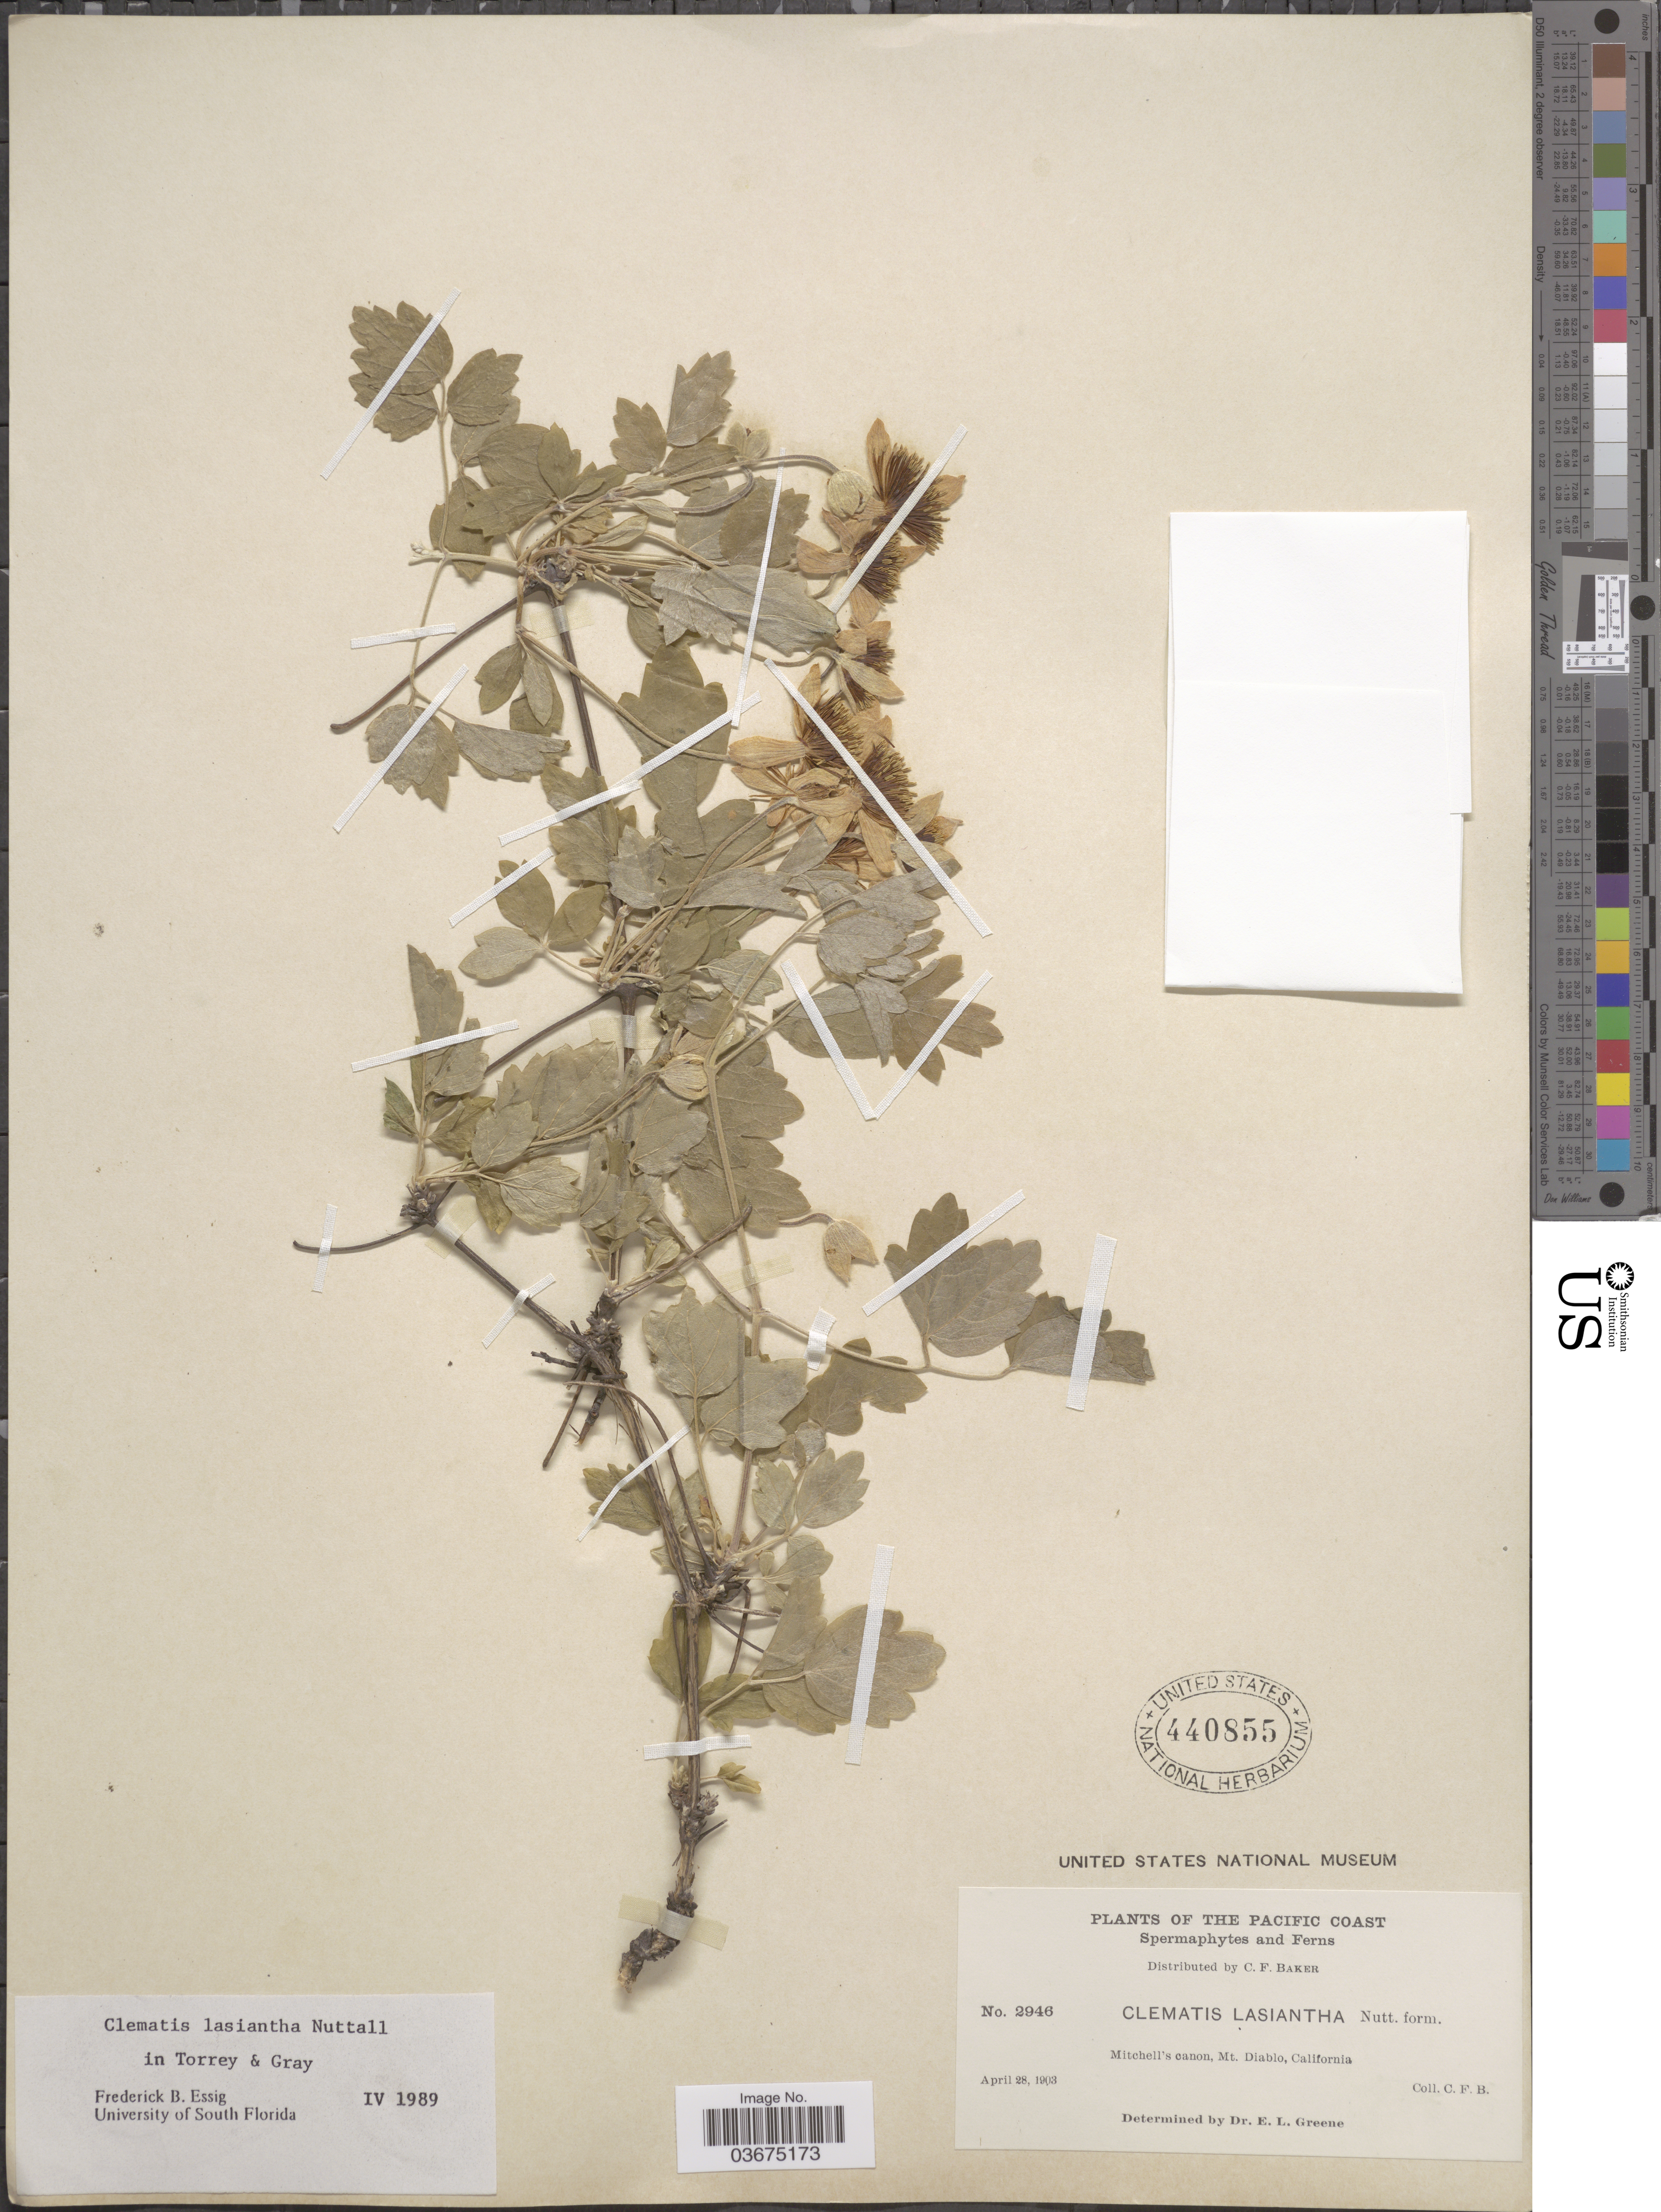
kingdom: Plantae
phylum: Tracheophyta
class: Magnoliopsida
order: Ranunculales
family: Ranunculaceae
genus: Clematis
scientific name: Clematis lasiantha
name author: Nutt.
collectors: C. F. Baker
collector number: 2946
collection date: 1903-04-28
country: United States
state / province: California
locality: The Pacific Coast. Mitchell's canon, Mt. Diablo.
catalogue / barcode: US 440855